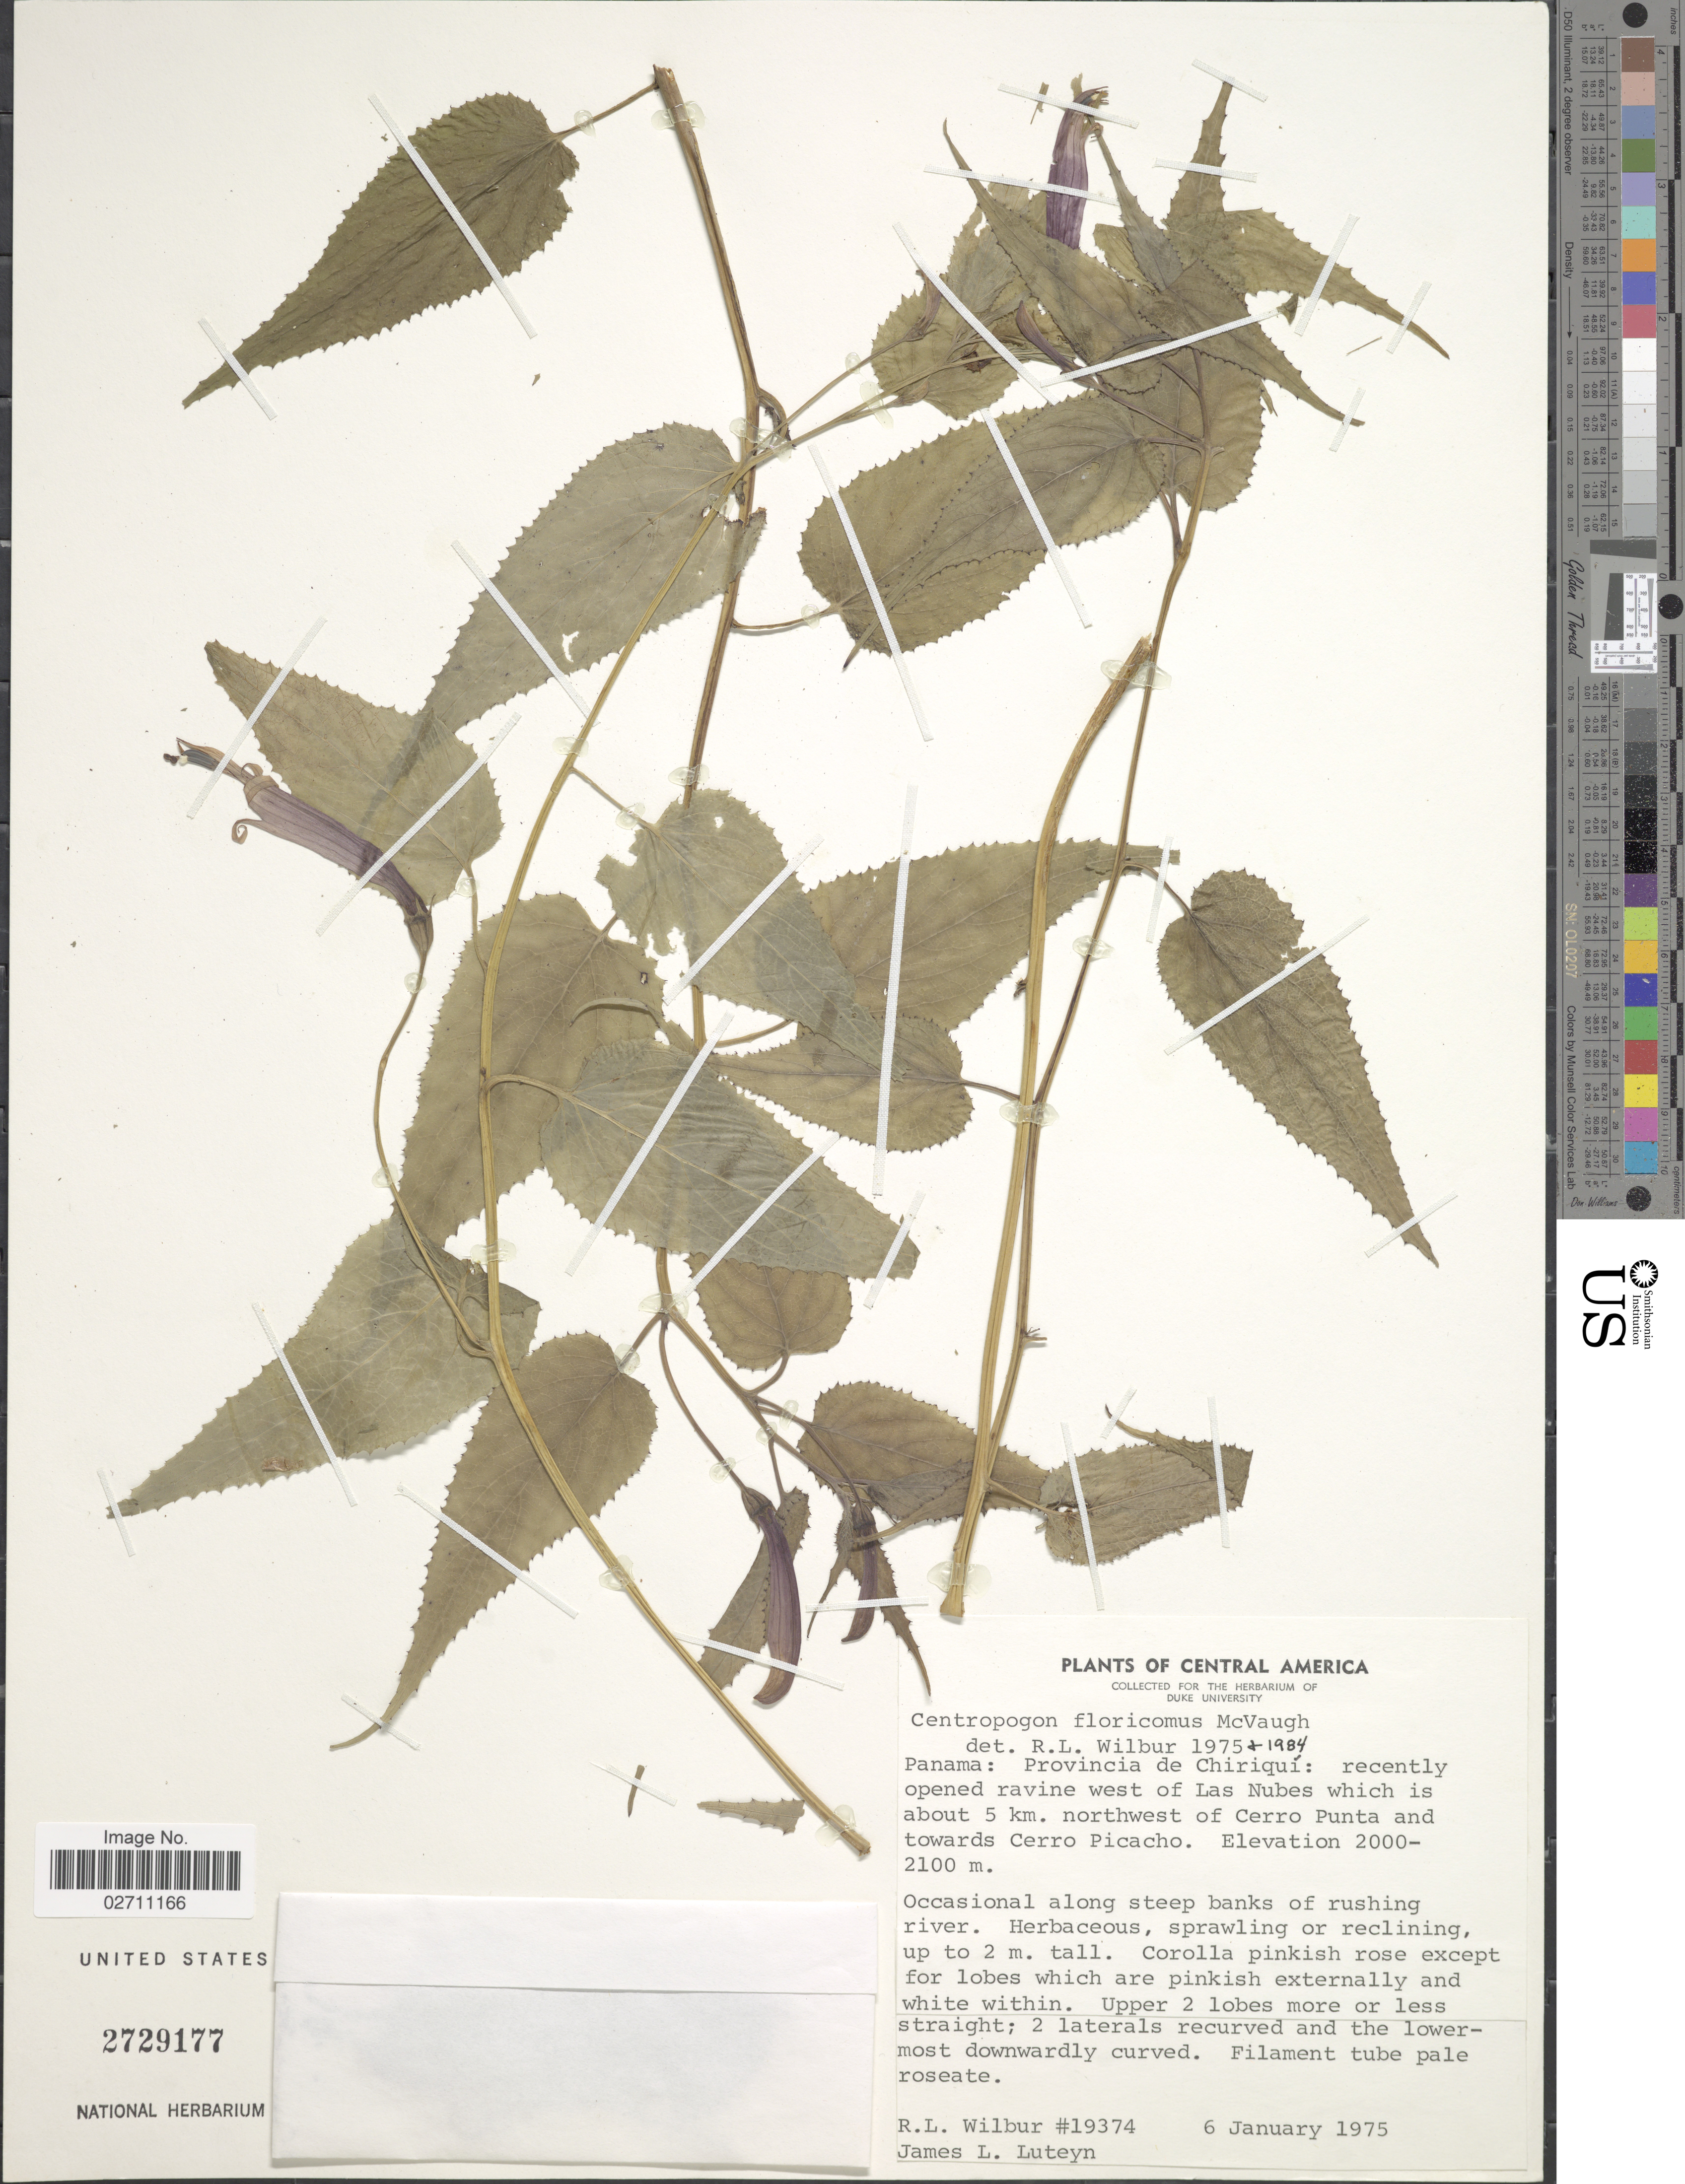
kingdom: Plantae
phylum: Tracheophyta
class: Magnoliopsida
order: Asterales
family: Campanulaceae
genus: Centropogon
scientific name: Centropogon floricomus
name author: McVaugh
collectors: R. L. Wilbur & J. L. Luteyn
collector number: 19374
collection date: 1975-01-06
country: Panama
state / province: Chiriqui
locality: Recently opened ravine west of Las Nubes which is about 5 km. northwest of Cerro Punta and towards Cerro Pichacho.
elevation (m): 2000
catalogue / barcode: US 2729177